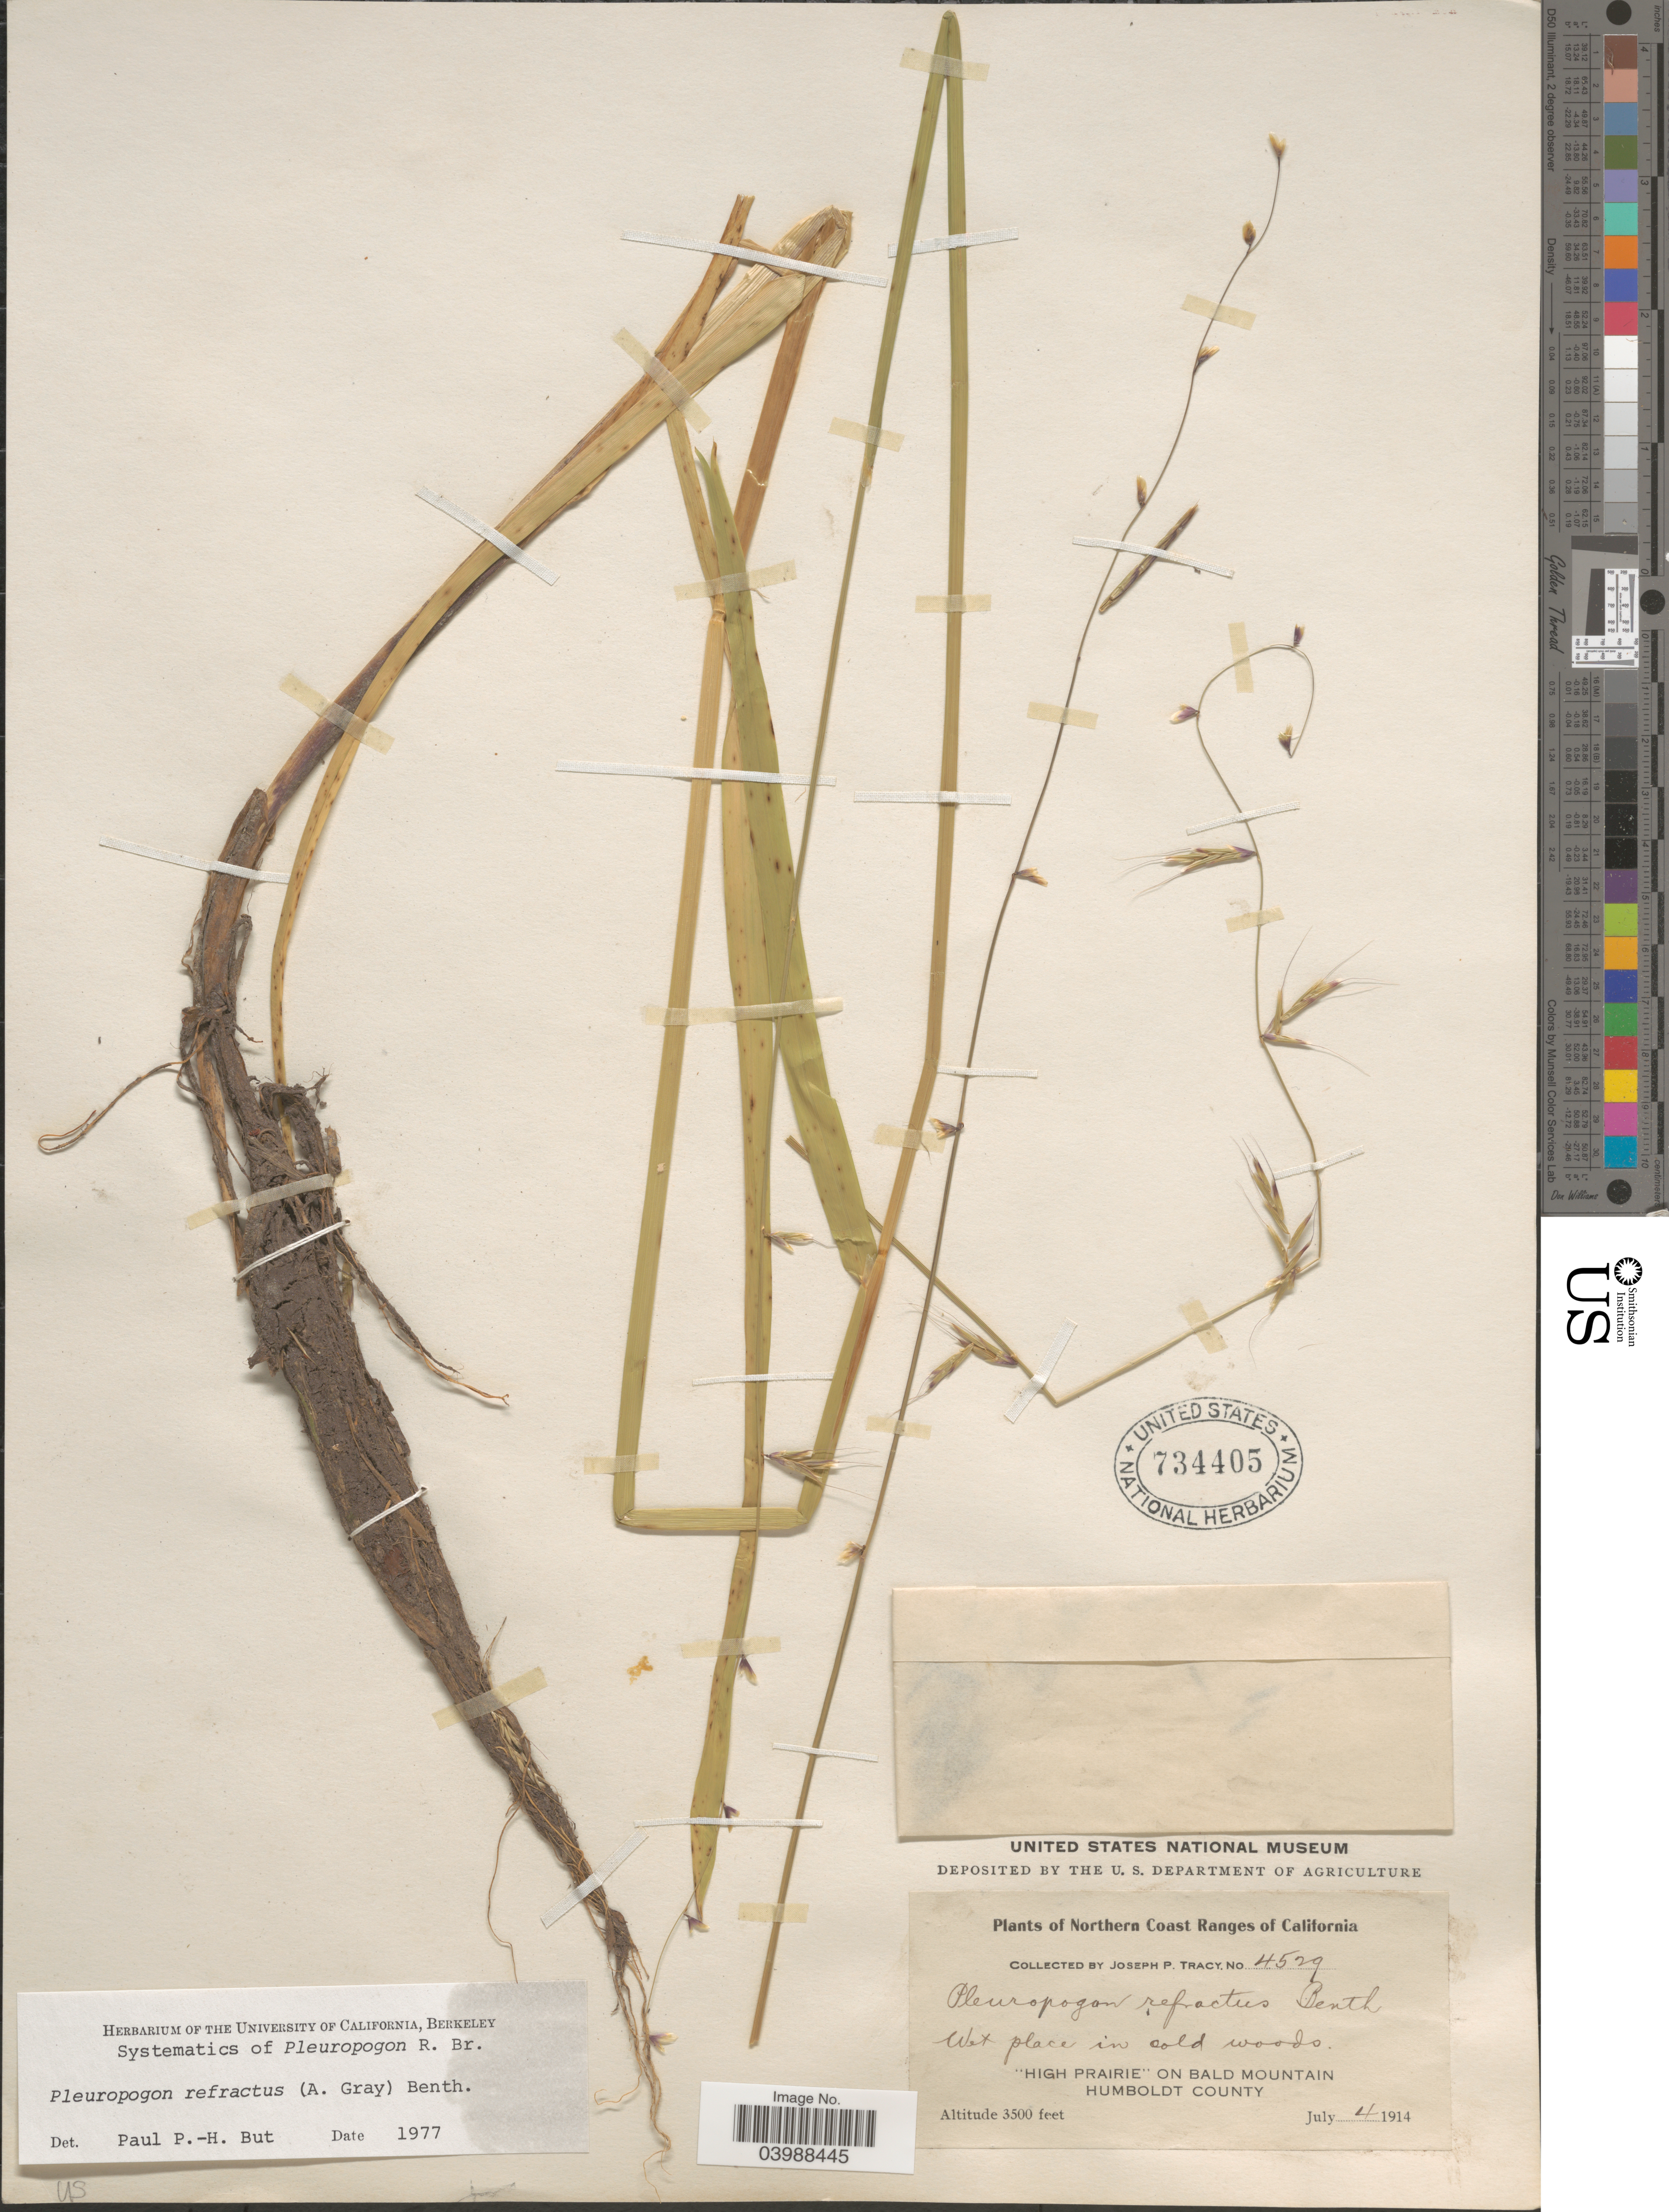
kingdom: Plantae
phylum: Tracheophyta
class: Liliopsida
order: Poales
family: Poaceae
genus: Pleuropogon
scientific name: Pleuropogon refractus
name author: (A. Gray) Benth.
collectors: J. Tracy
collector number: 4529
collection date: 1914-07-04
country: United States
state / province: California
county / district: Humboldt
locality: Northern Coast Ranges of California. "High Prairie" on Bald Mountain, Humboldt County.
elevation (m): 1067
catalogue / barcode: US 734405